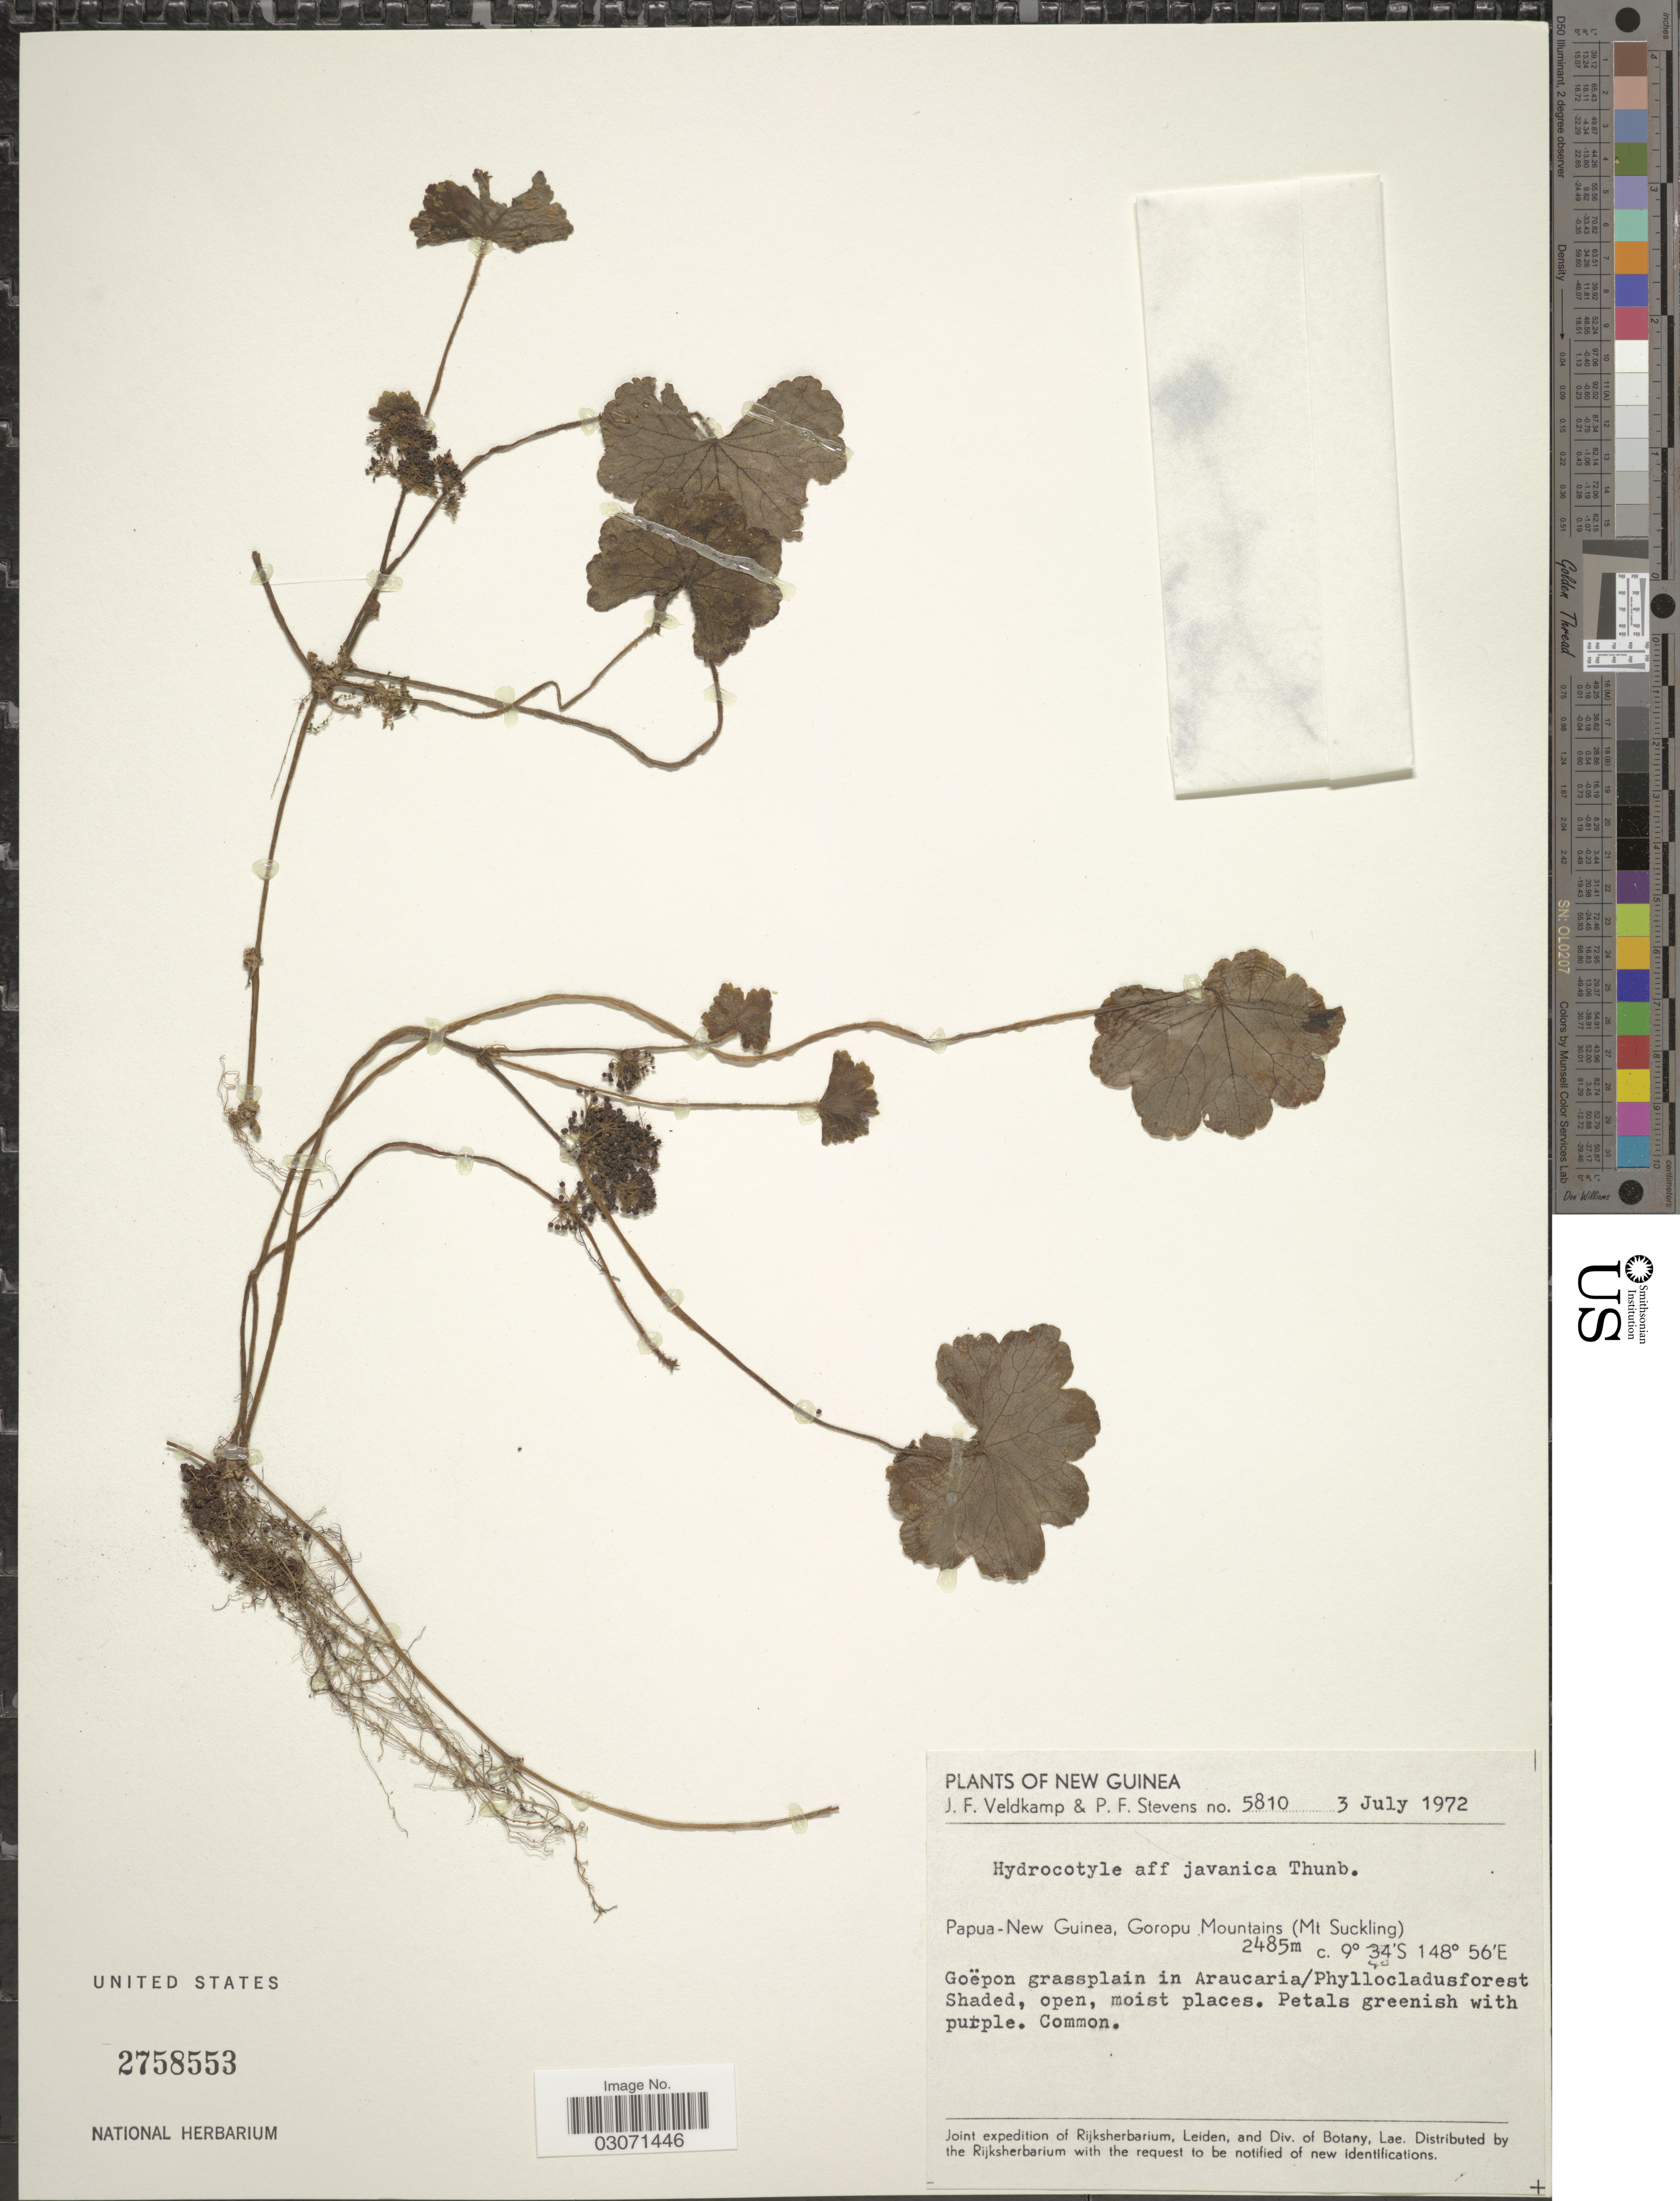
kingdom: Plantae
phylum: Tracheophyta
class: Magnoliopsida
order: Apiales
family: Araliaceae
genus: Hydrocotyle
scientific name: Hydrocotyle javanica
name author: Thunb.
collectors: J. F. Veldkamp & P. F. Stevens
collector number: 5810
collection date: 1972-07-03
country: Papua New Guinea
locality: New Guinea. Goropu Mountains (Mt Suckling).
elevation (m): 2485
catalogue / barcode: US 2758553